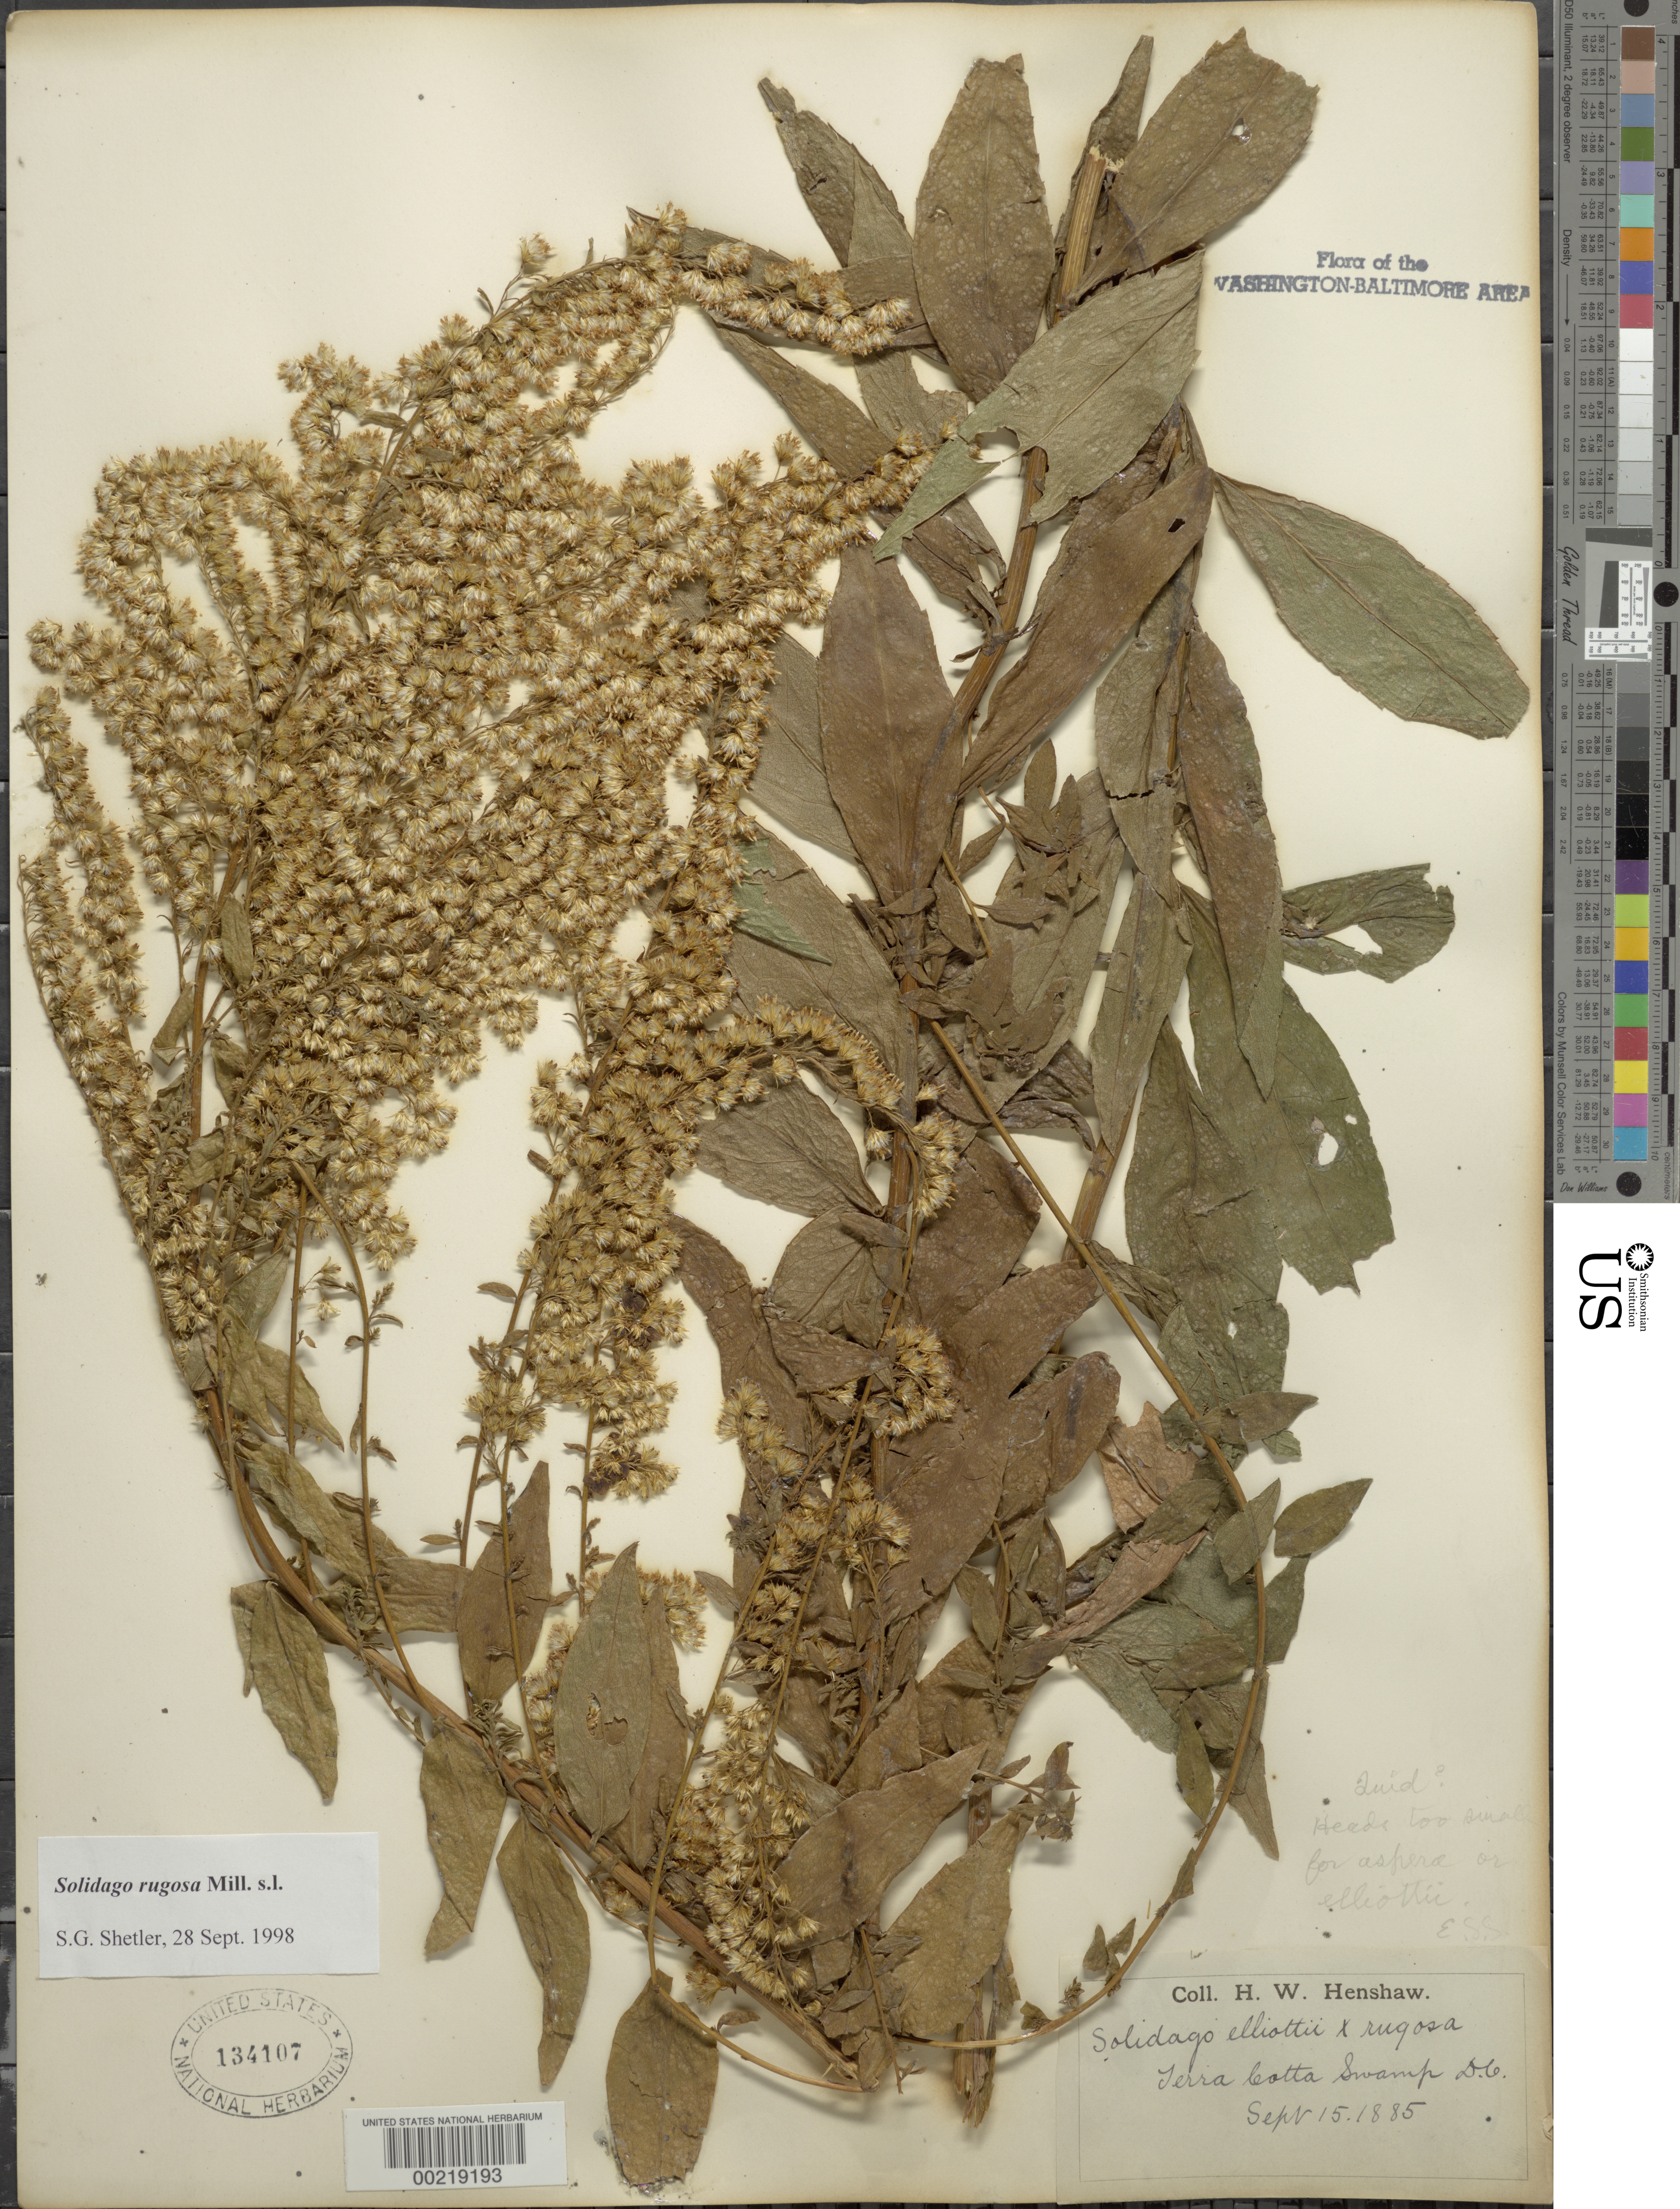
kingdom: Plantae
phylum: Tracheophyta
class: Magnoliopsida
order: Asterales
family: Asteraceae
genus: Solidago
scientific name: Solidago rugosa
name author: Mill.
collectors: H. Henshaw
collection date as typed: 15 Sep 1885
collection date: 1885-09-15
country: United States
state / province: District of Columbia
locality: Terra Cotta Swamp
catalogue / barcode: US 134107